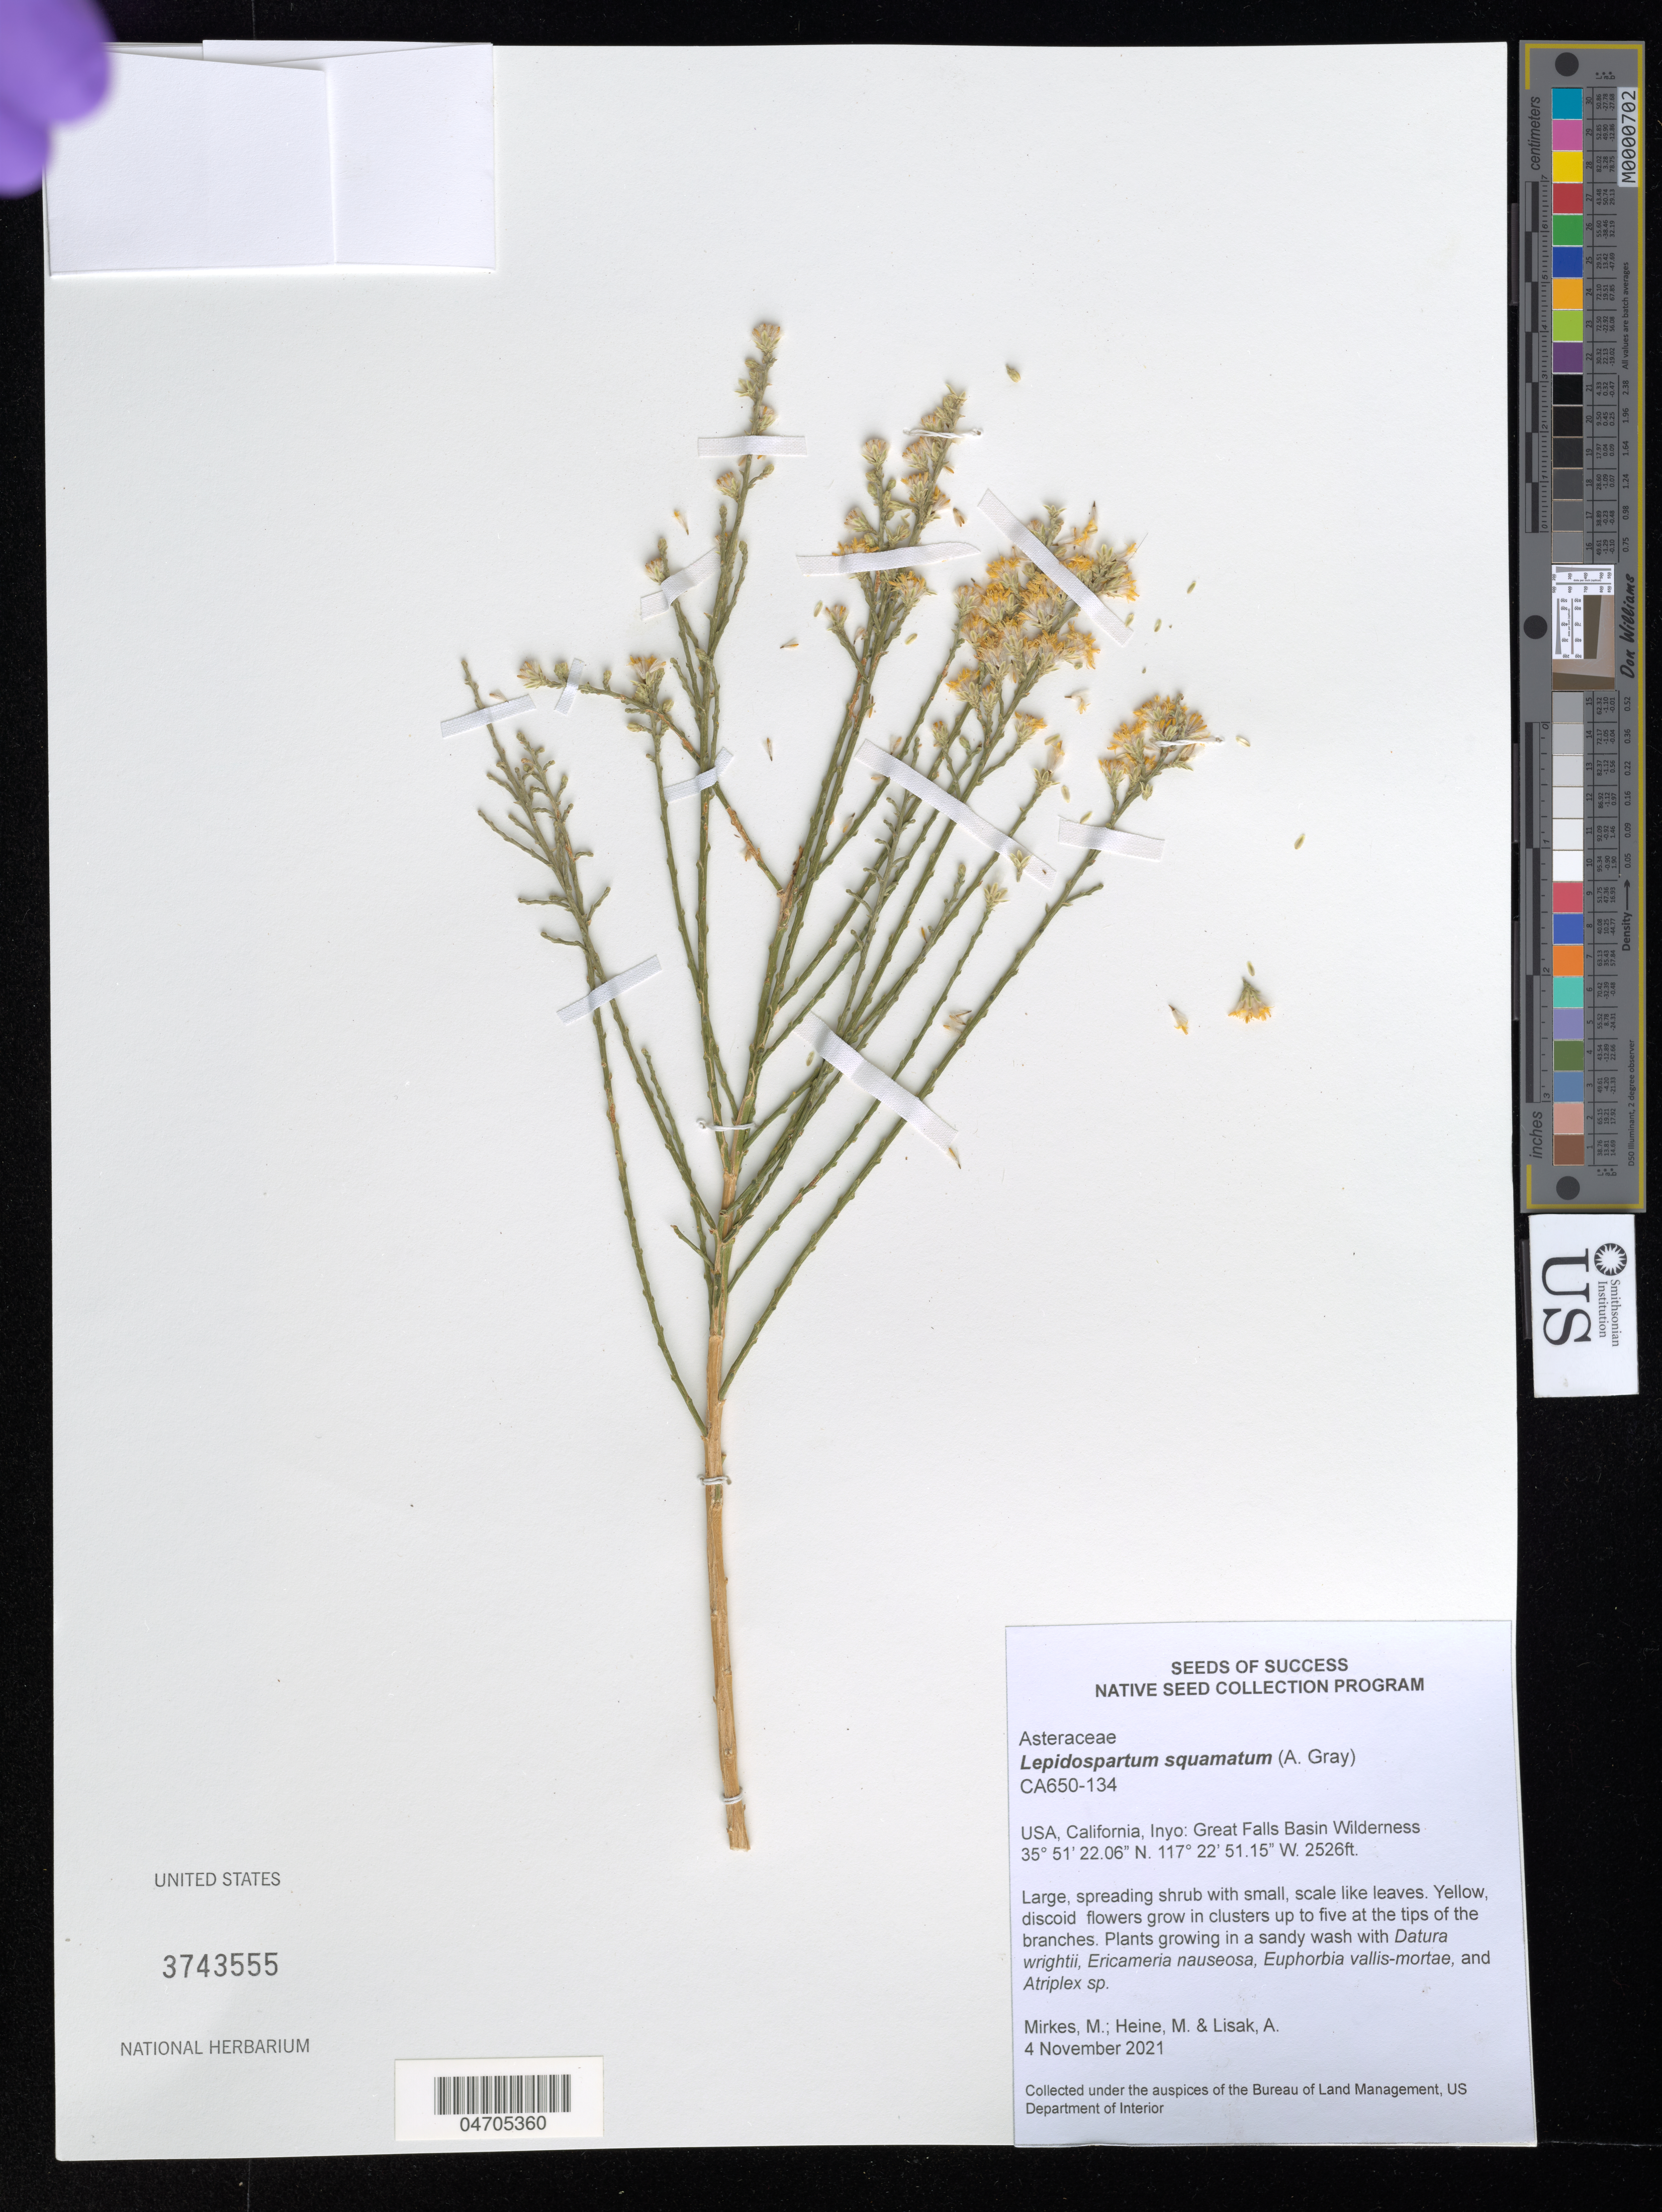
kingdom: Plantae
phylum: Tracheophyta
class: Magnoliopsida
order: Asterales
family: Asteraceae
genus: Lepidospartum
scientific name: Lepidospartum squamatum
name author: A. Gray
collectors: M. Mirkes, M. Heine & A. Lisak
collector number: CA650-134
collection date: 2021-11-04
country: United States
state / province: California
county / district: Inyo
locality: Inyo: Great Falls Basin Wilderness.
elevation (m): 770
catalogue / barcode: US 3743555